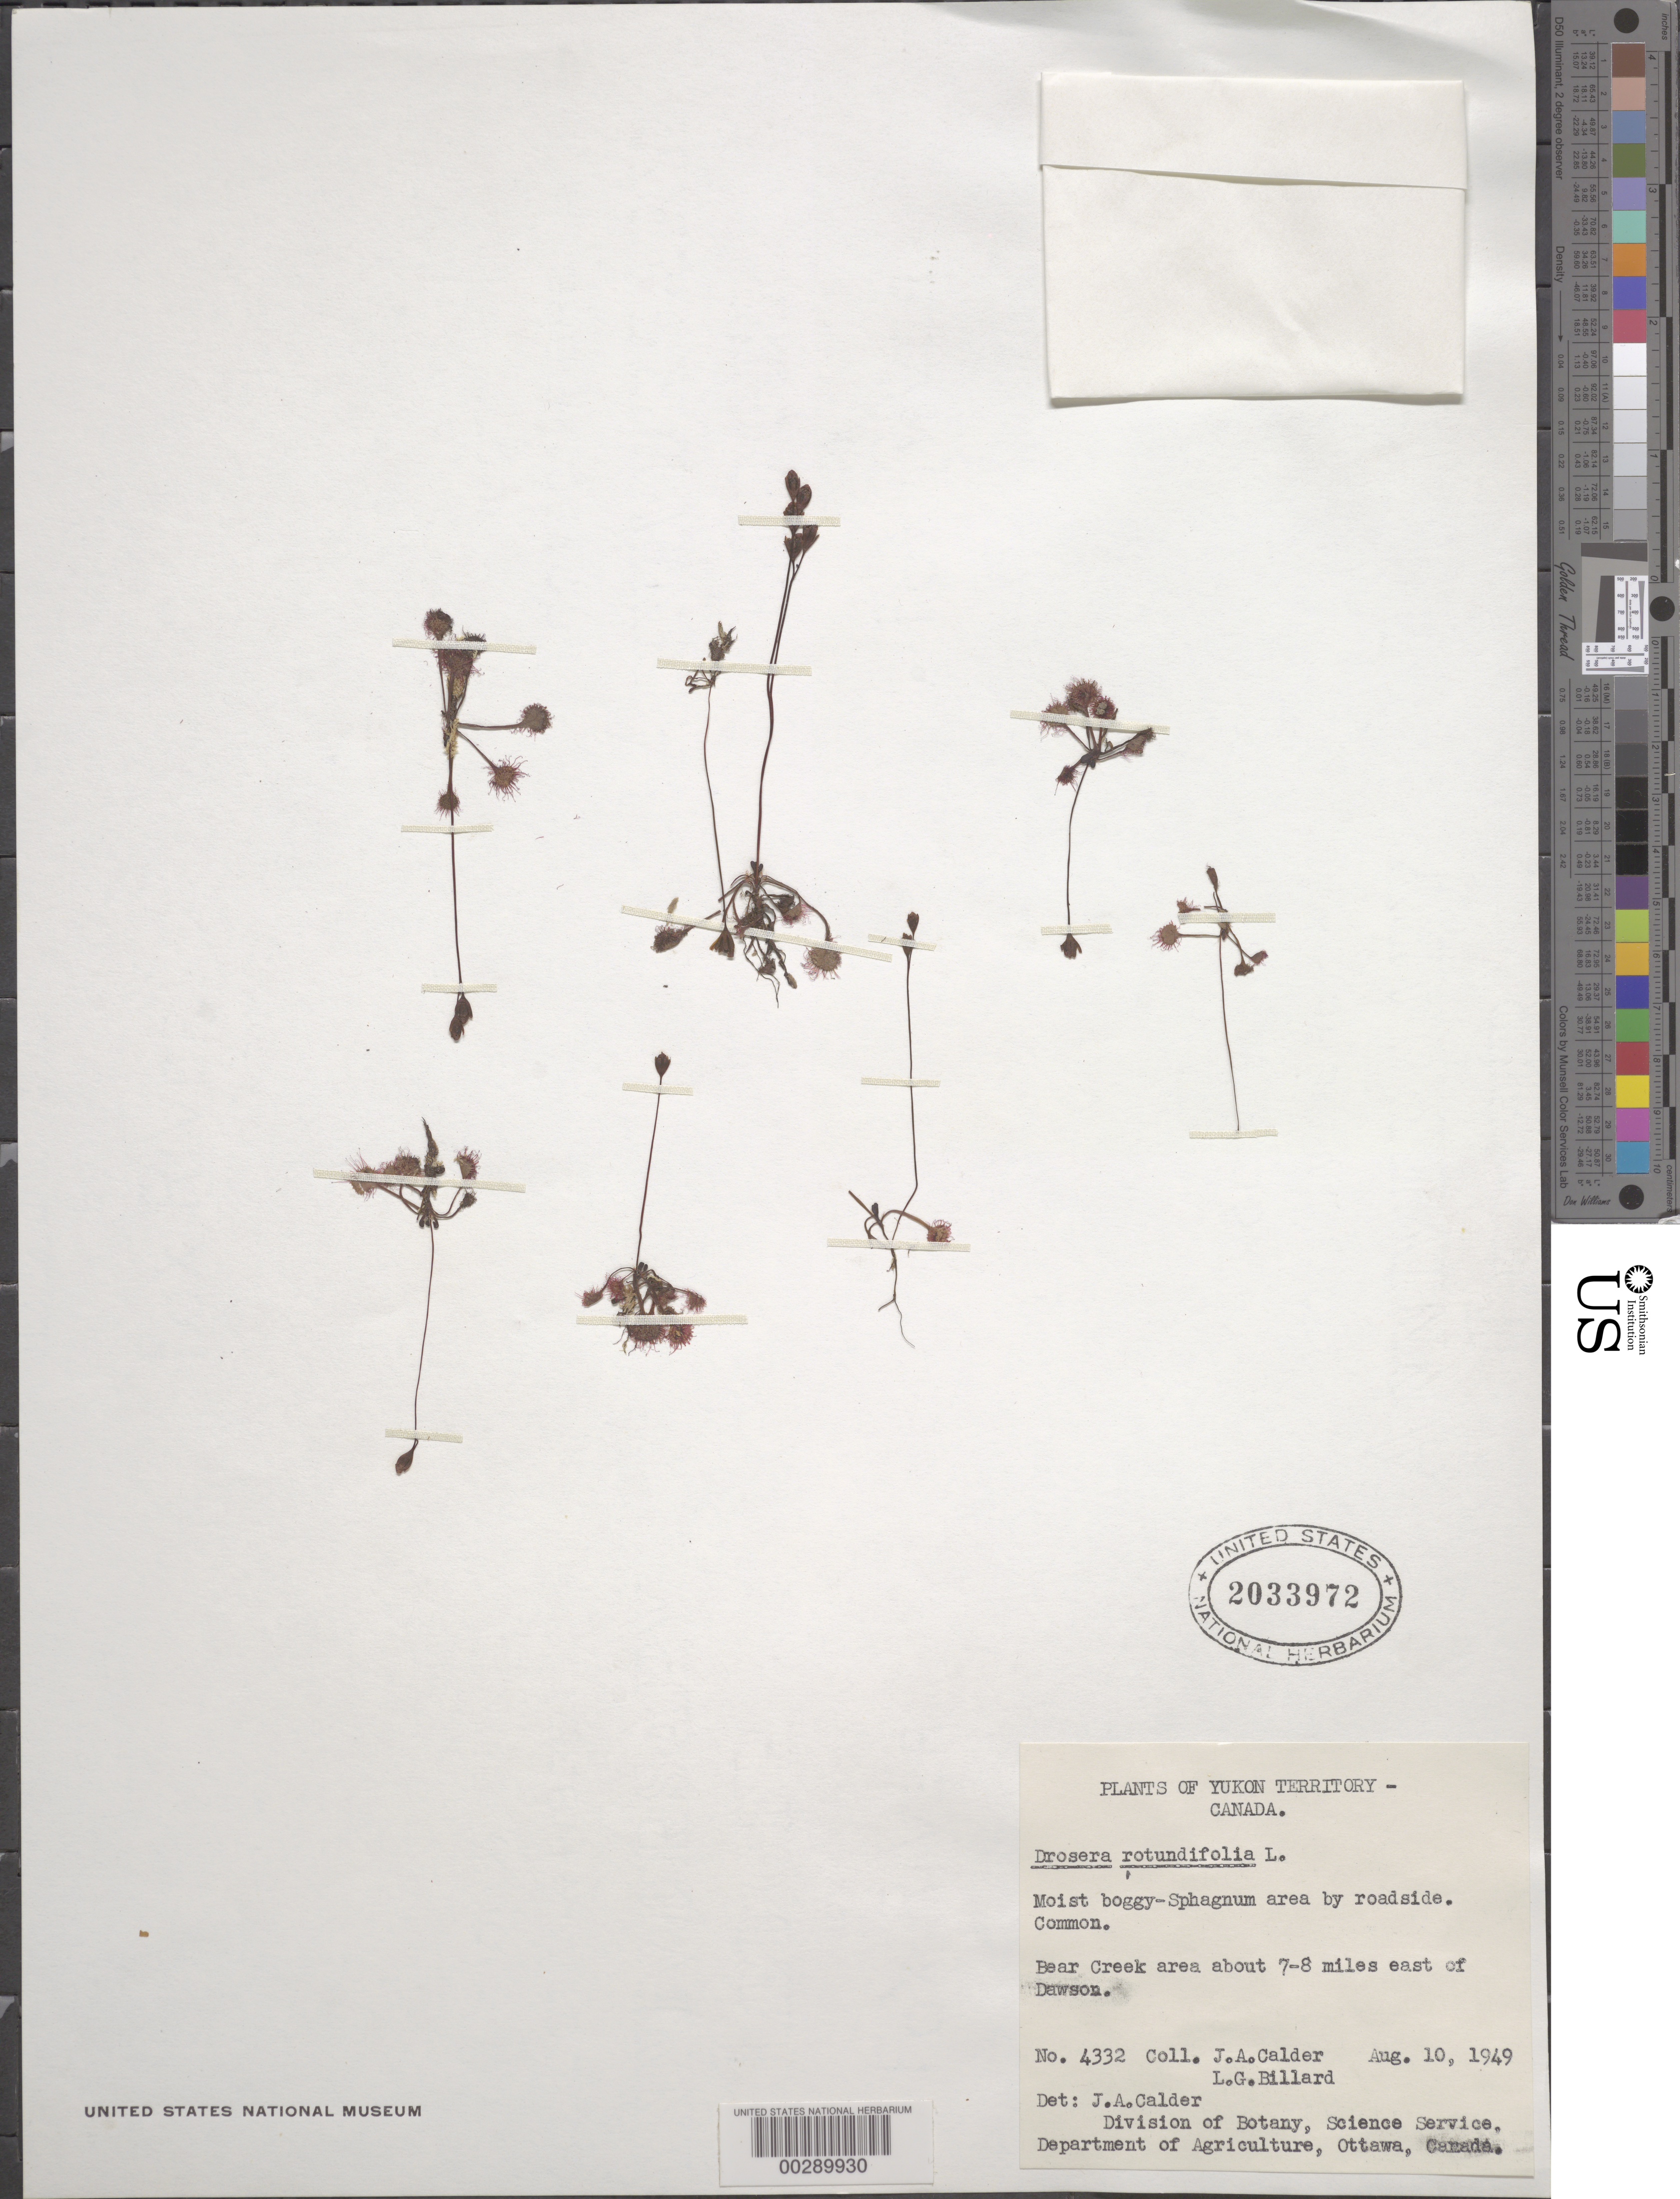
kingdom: Plantae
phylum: Tracheophyta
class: Magnoliopsida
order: Caryophyllales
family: Droseraceae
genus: Drosera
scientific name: Drosera rotundifolia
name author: L.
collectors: J. A. Calder & L. Billard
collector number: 4332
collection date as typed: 10 Aug 1949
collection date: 1949-08-10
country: Canada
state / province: Yukon Territory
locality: Bear creek area, e of dawson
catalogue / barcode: US 2033972